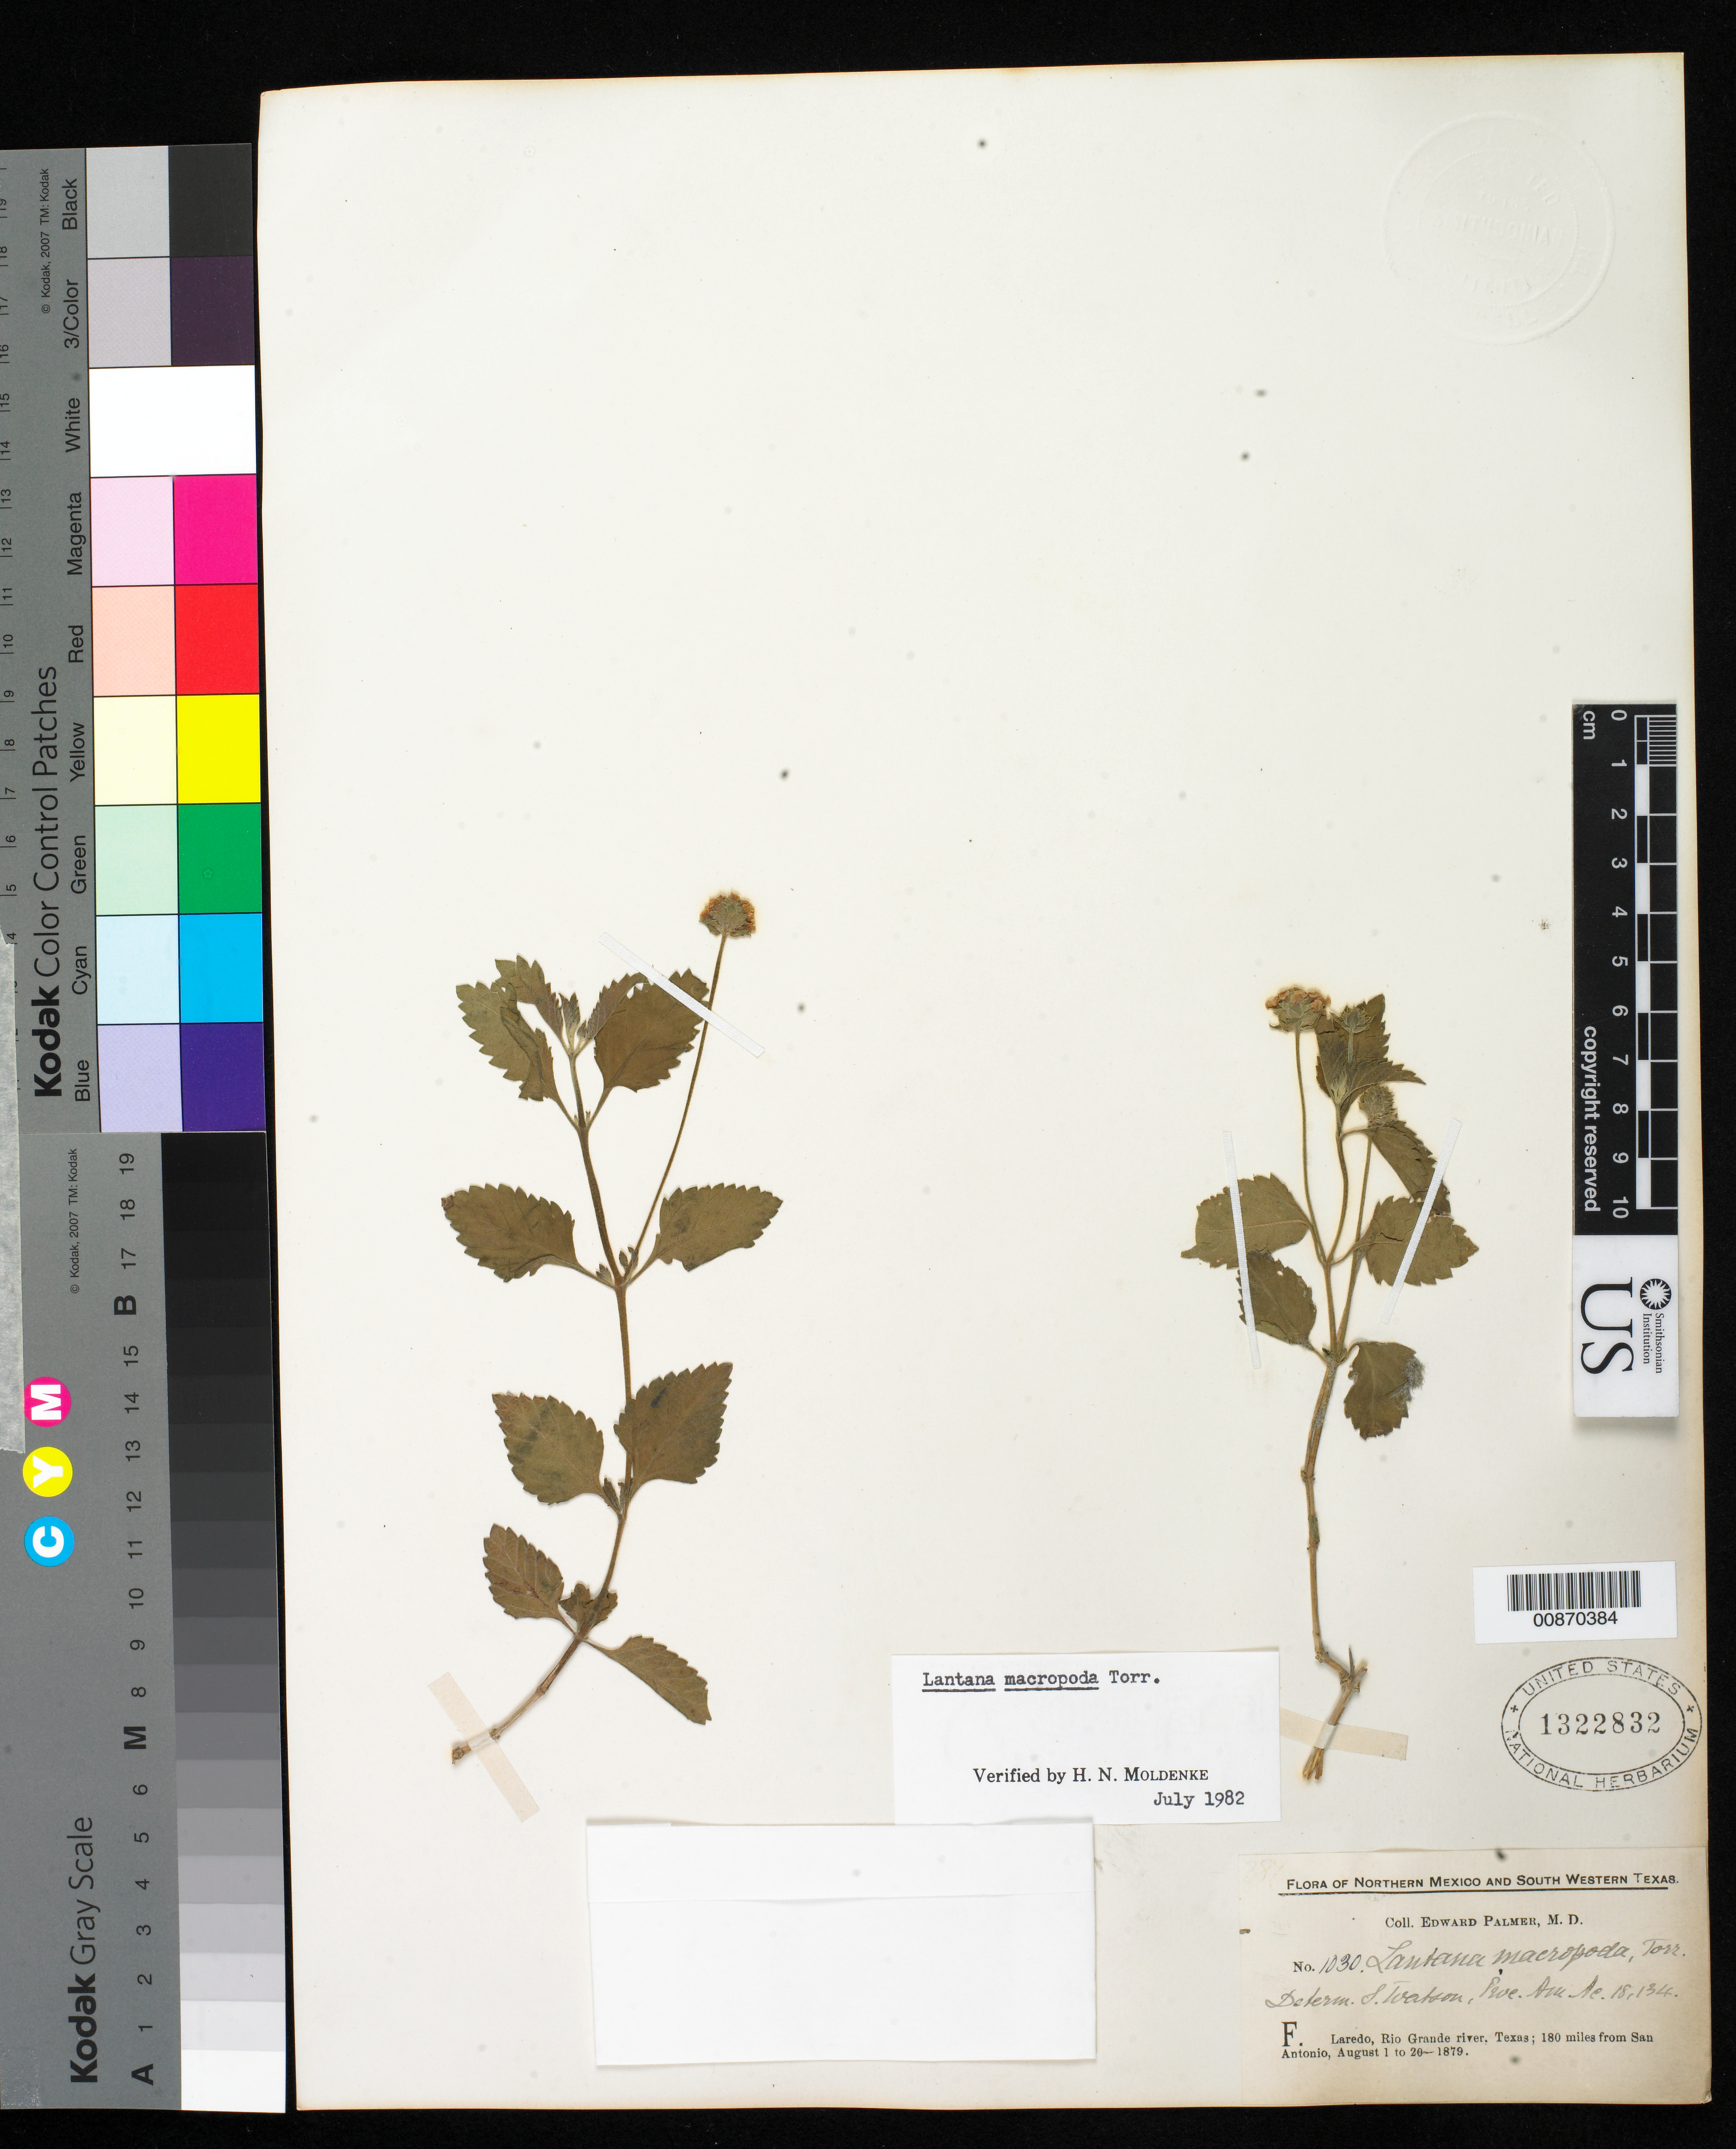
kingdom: Plantae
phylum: Tracheophyta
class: Magnoliopsida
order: Lamiales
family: Verbenaceae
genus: Lantana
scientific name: Lantana macropoda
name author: Torr.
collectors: E. Palmer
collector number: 1030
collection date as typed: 01 Aug 1879 to 20 Aug 1879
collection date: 1879-08-01/1879-08-20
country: United States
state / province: Texas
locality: F. Laredo, Rio Grande river, Texas; 180 miles from San Antonio.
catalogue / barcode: US 1322832